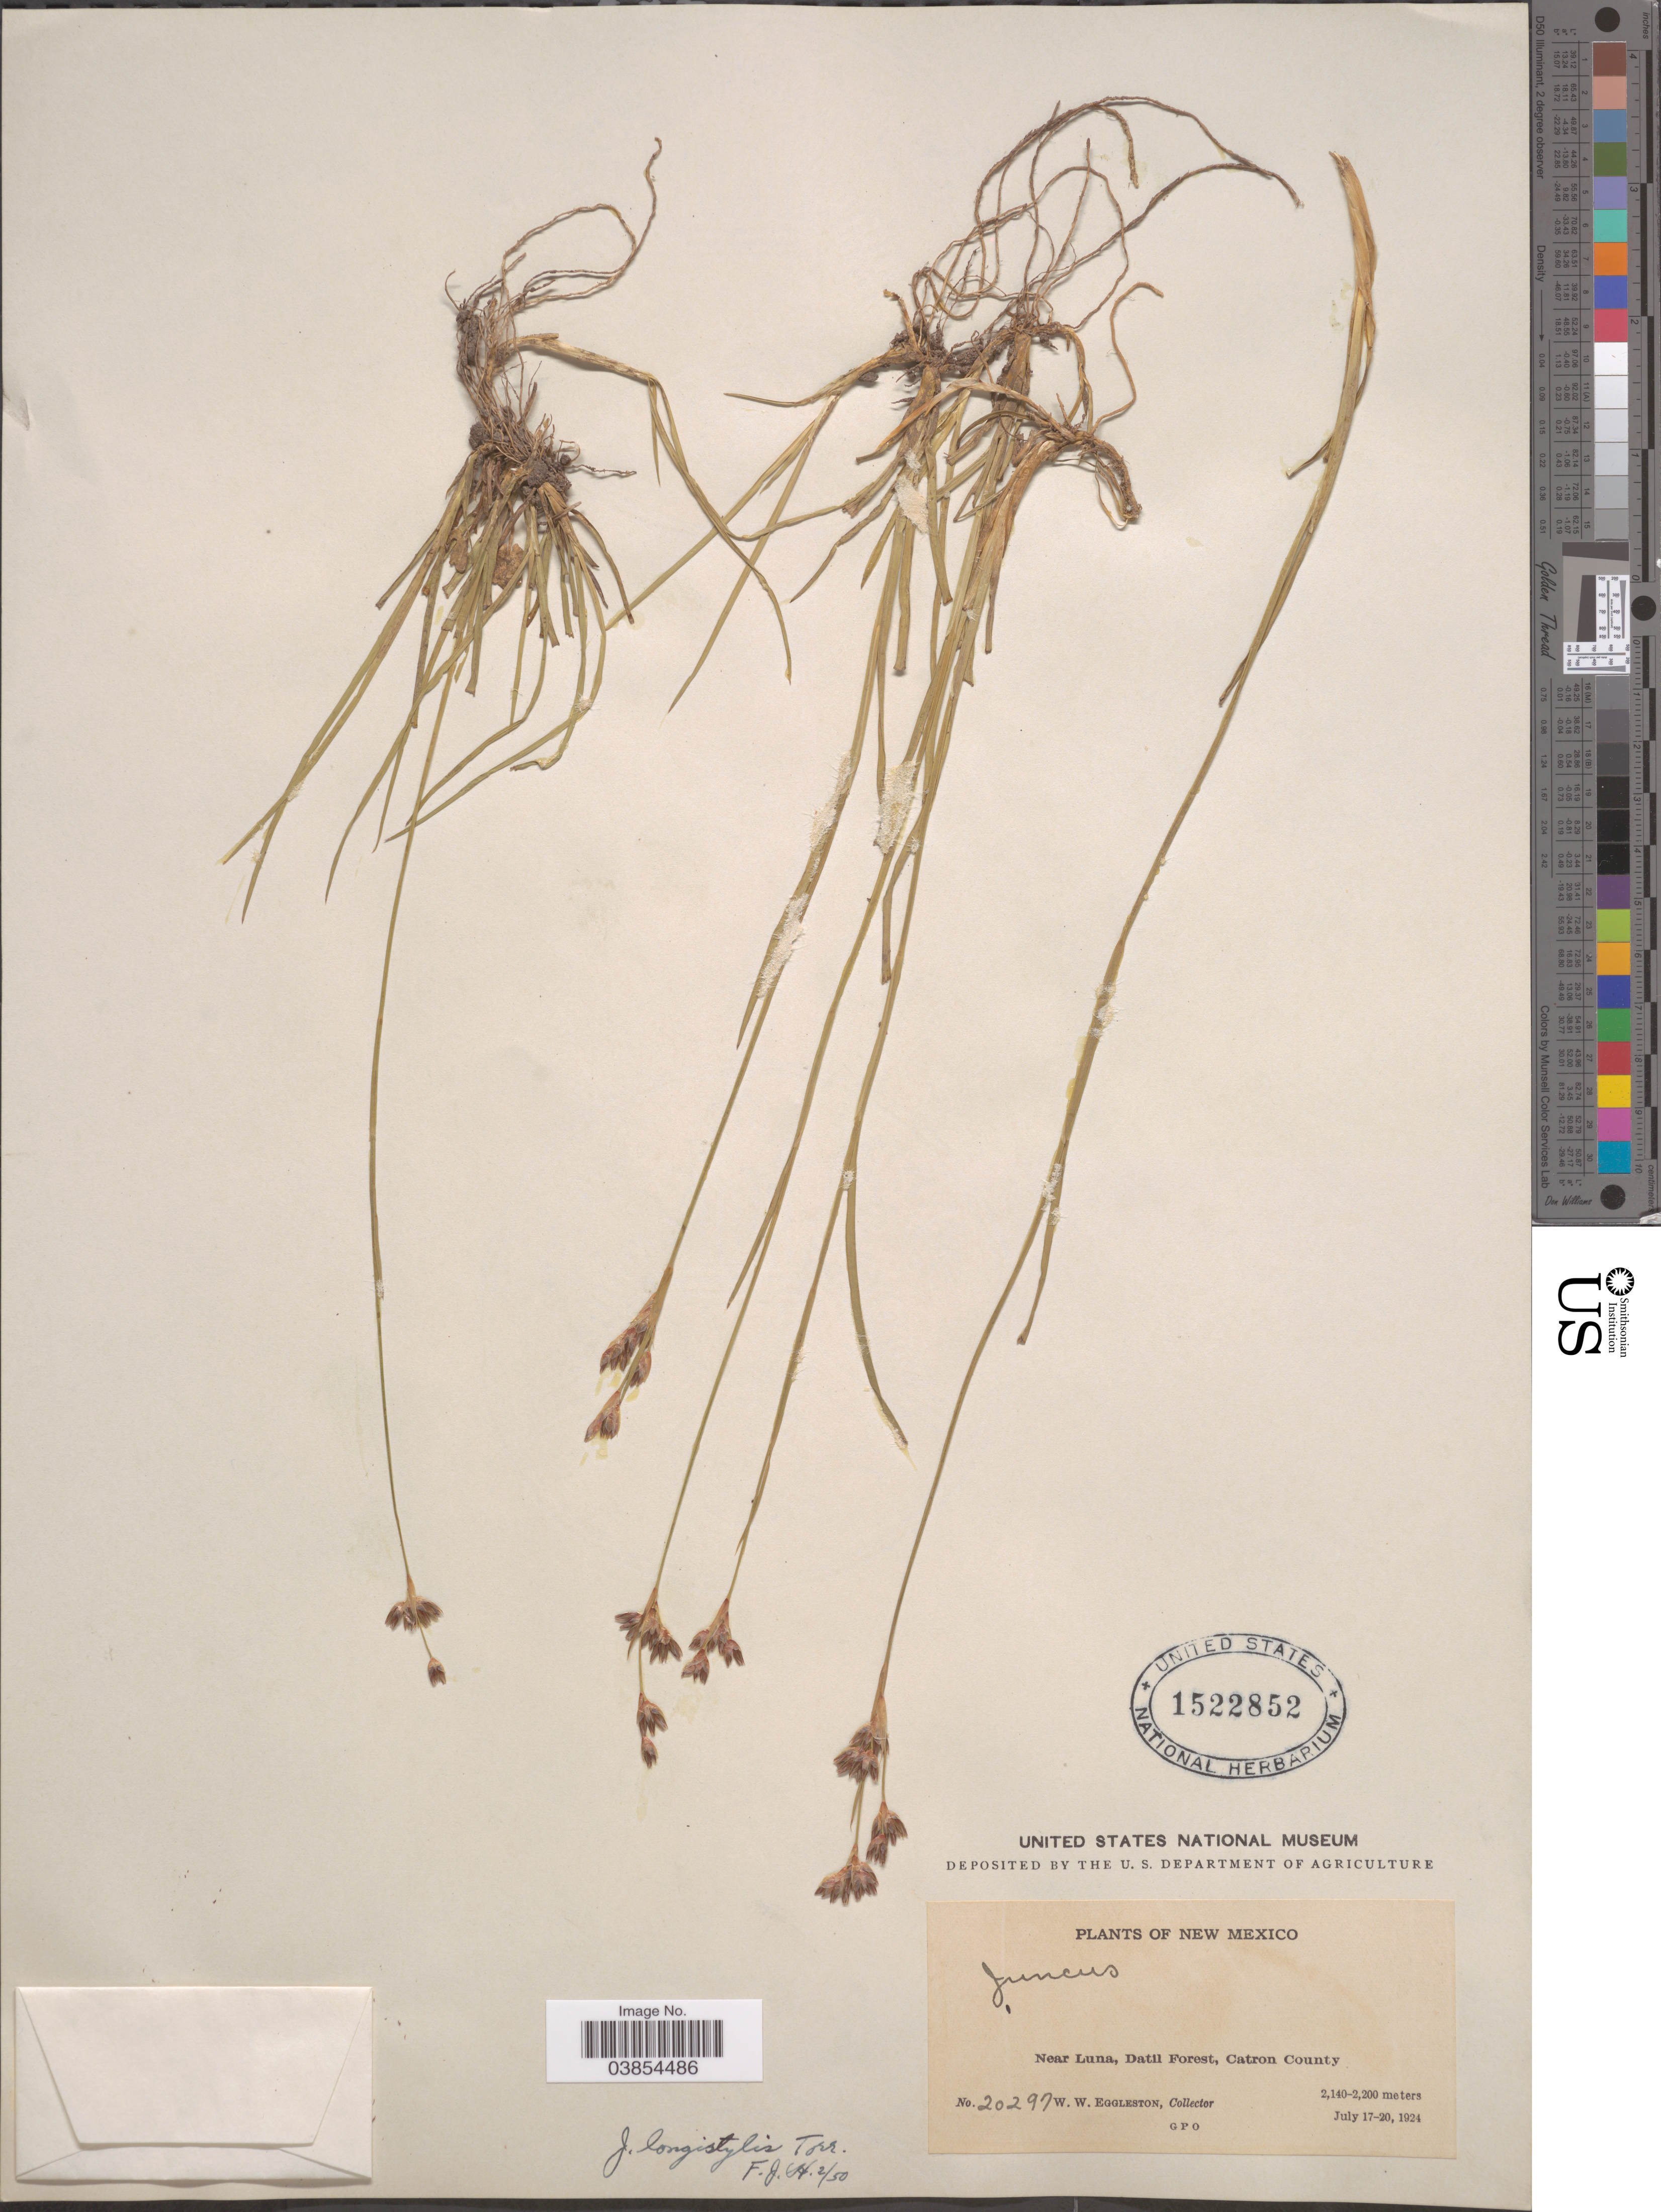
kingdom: Plantae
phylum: Tracheophyta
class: Liliopsida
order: Poales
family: Juncaceae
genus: Juncus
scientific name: Juncus longistylis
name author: Torr.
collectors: W. W. Eggleston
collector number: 20297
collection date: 1924-07-17/1924-07-20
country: United States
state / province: New Mexico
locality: Near Luna, Datil Forest, Catron County.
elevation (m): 2140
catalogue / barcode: US 1522852